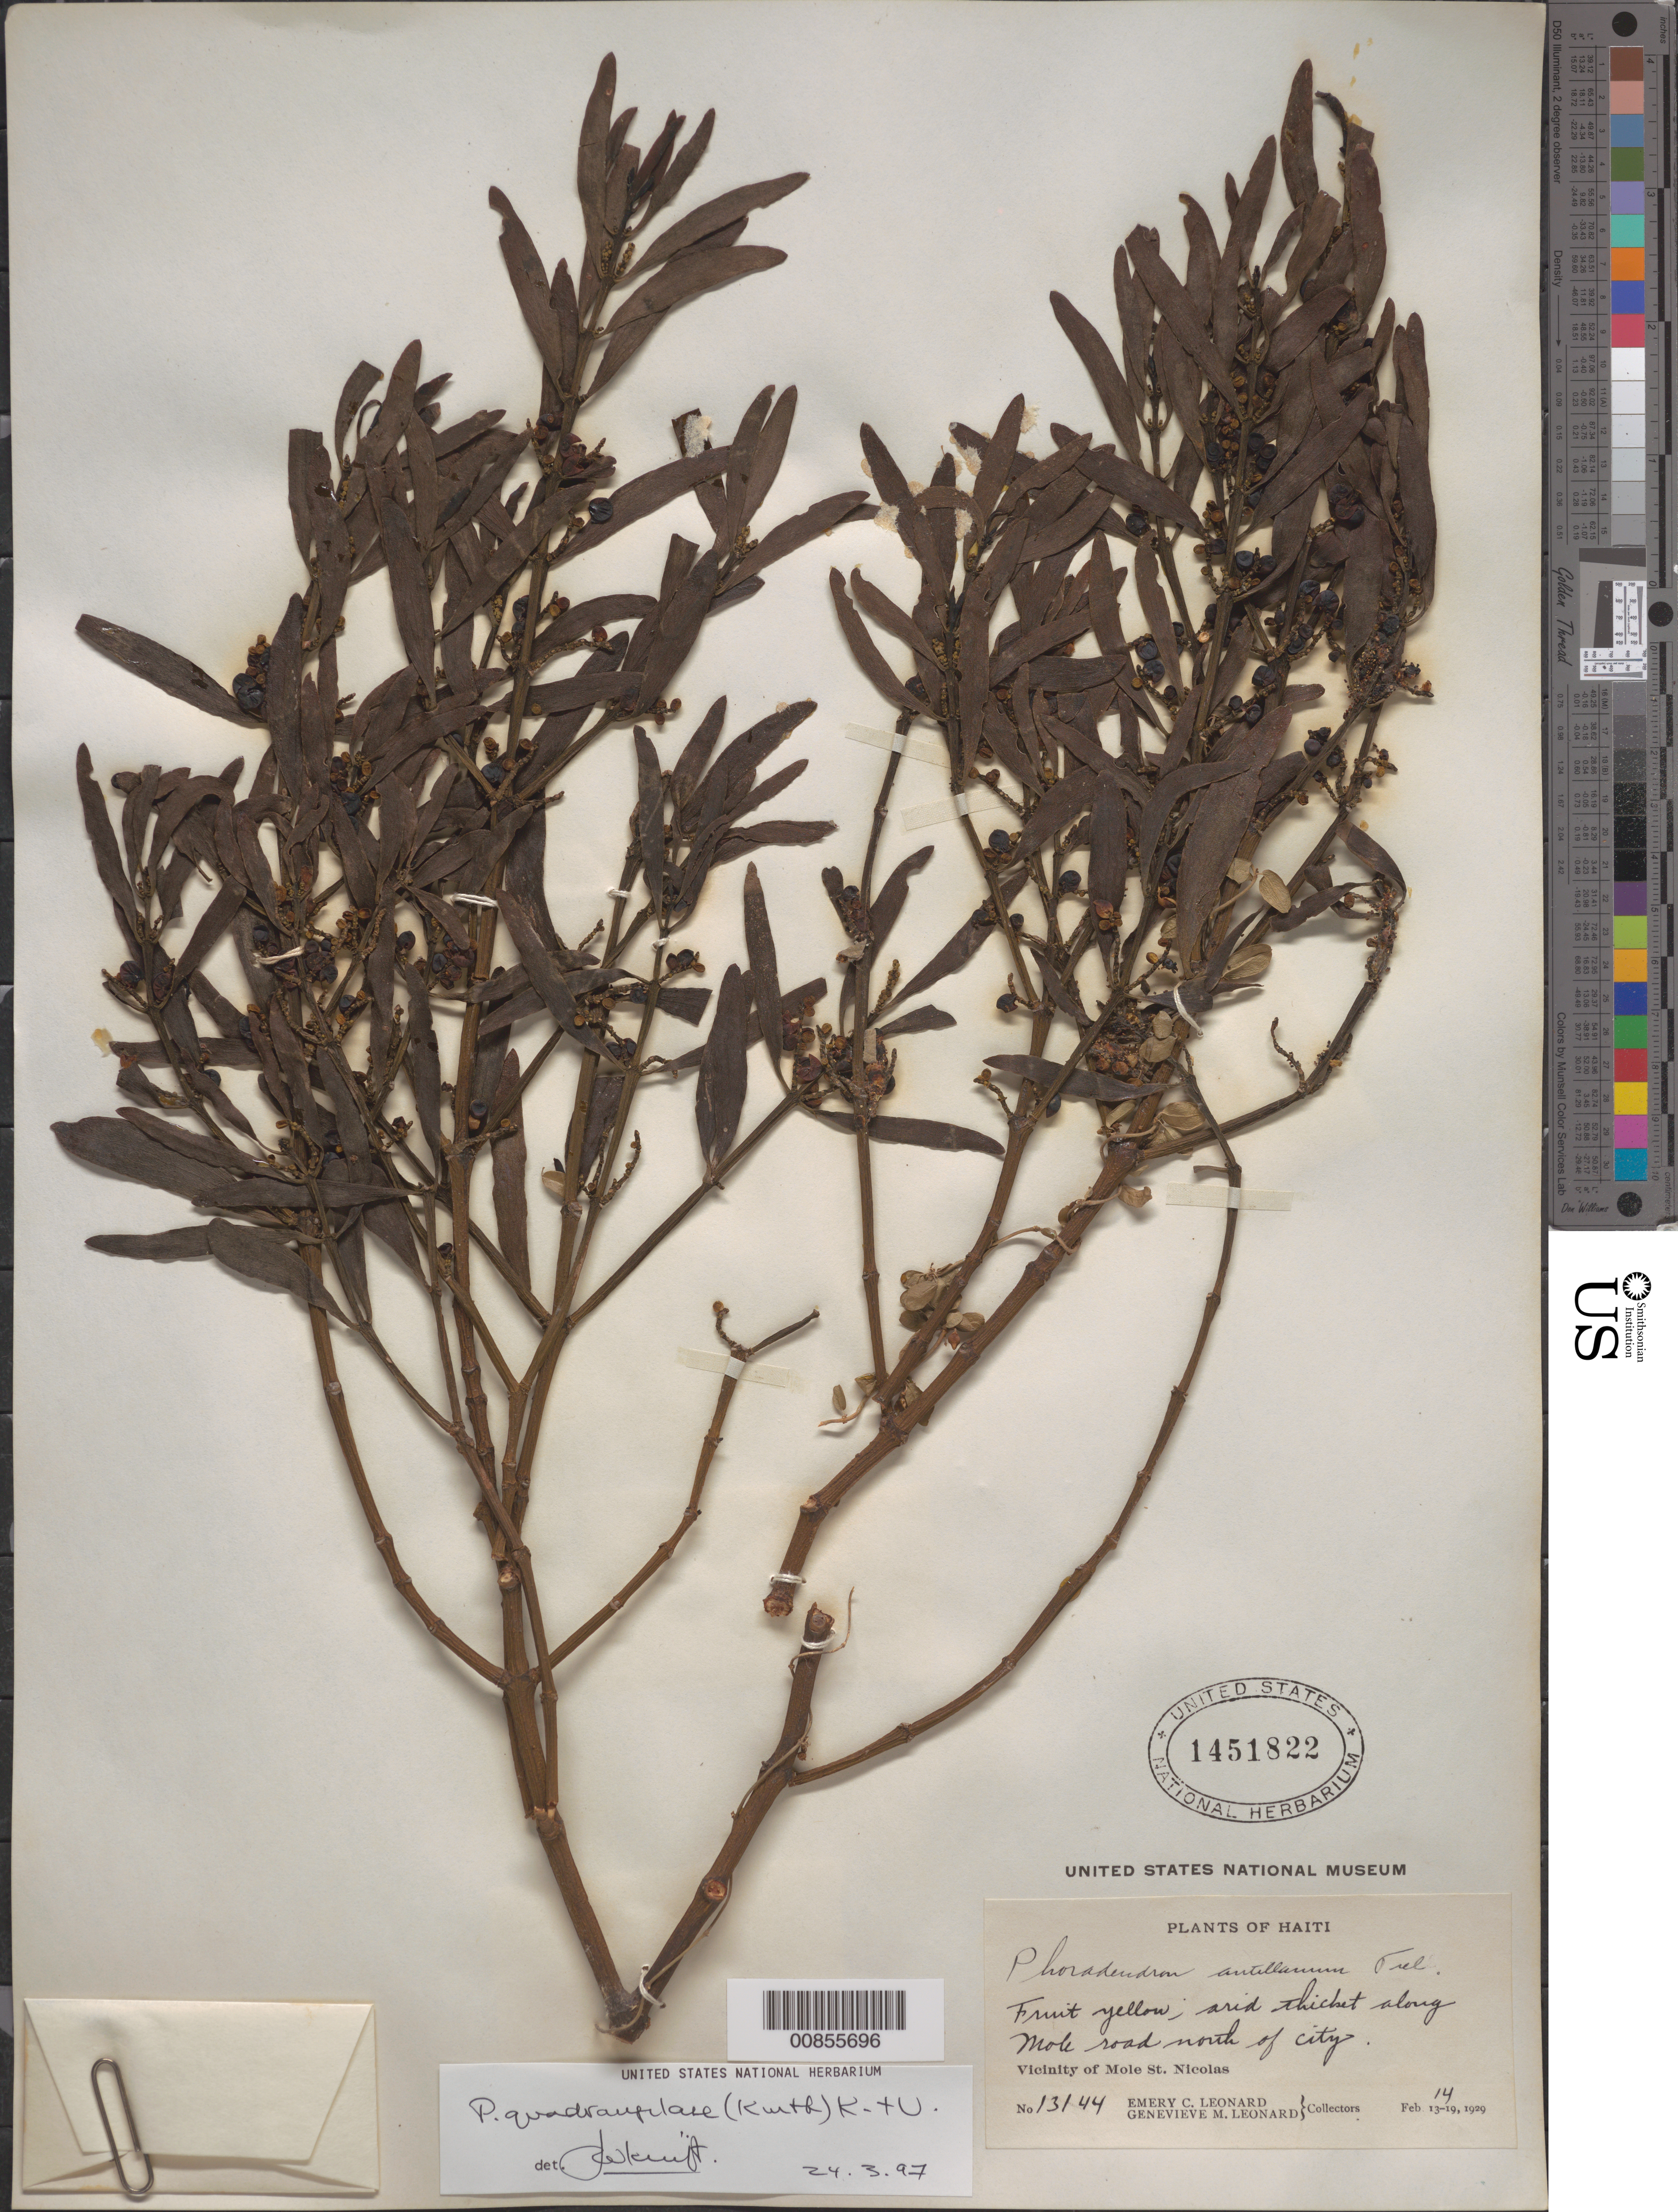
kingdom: Plantae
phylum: Tracheophyta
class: Magnoliopsida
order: Santalales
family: Viscaceae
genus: Phoradendron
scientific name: Phoradendron quadrangulare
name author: (Kunth) Griseb.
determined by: Kuijt, Job, (CANADA)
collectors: E. C. Leonard & G. M. Leonard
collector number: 13144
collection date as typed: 14 Feb 1929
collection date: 1929-02-14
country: Haiti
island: Hispaniola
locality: Vicinity of Mole St. Nicolas. Arid thicket along Mole road north of city.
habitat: Arid thicket.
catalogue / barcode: US 1451822